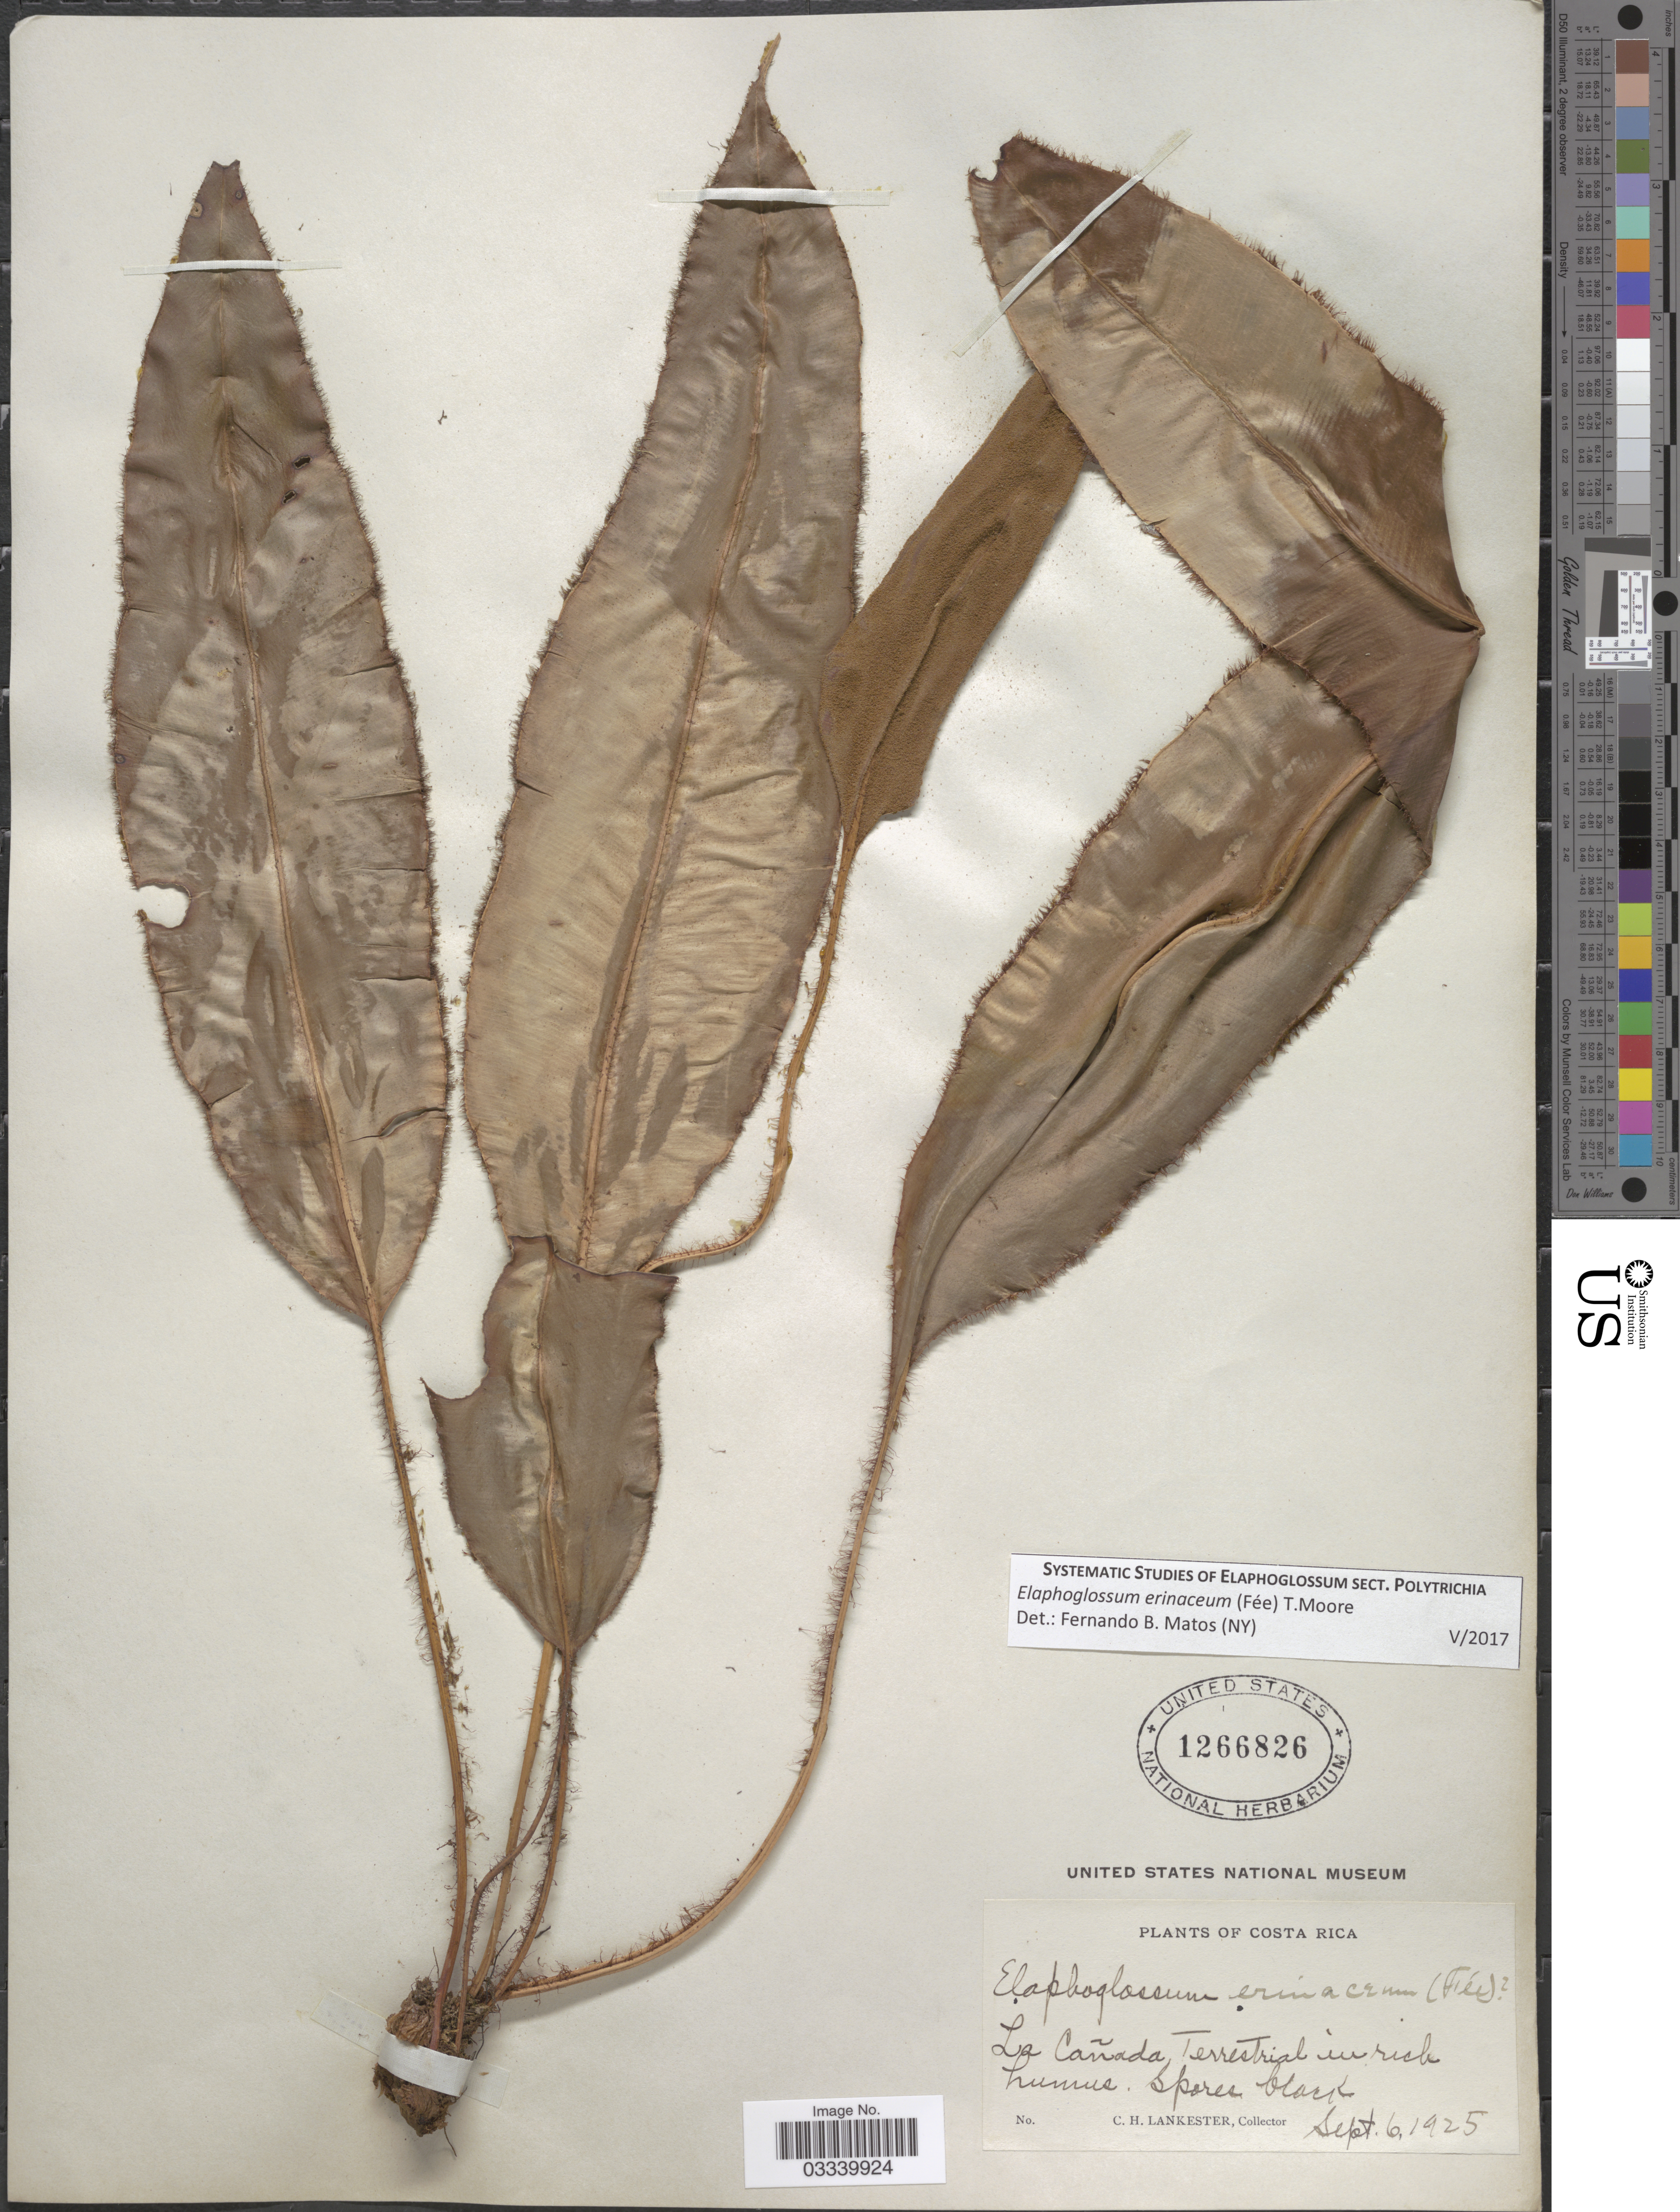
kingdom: Plantae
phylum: Tracheophyta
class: Polypodiopsida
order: Polypodiales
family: Dryopteridaceae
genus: Elaphoglossum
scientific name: Elaphoglossum erinaceum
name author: (Fée) T. Moore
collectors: C. H. Lankester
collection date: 1925-09-06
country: Costa Rica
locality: La Cañada, Terrestrial in rich humus.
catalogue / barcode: US 1266826